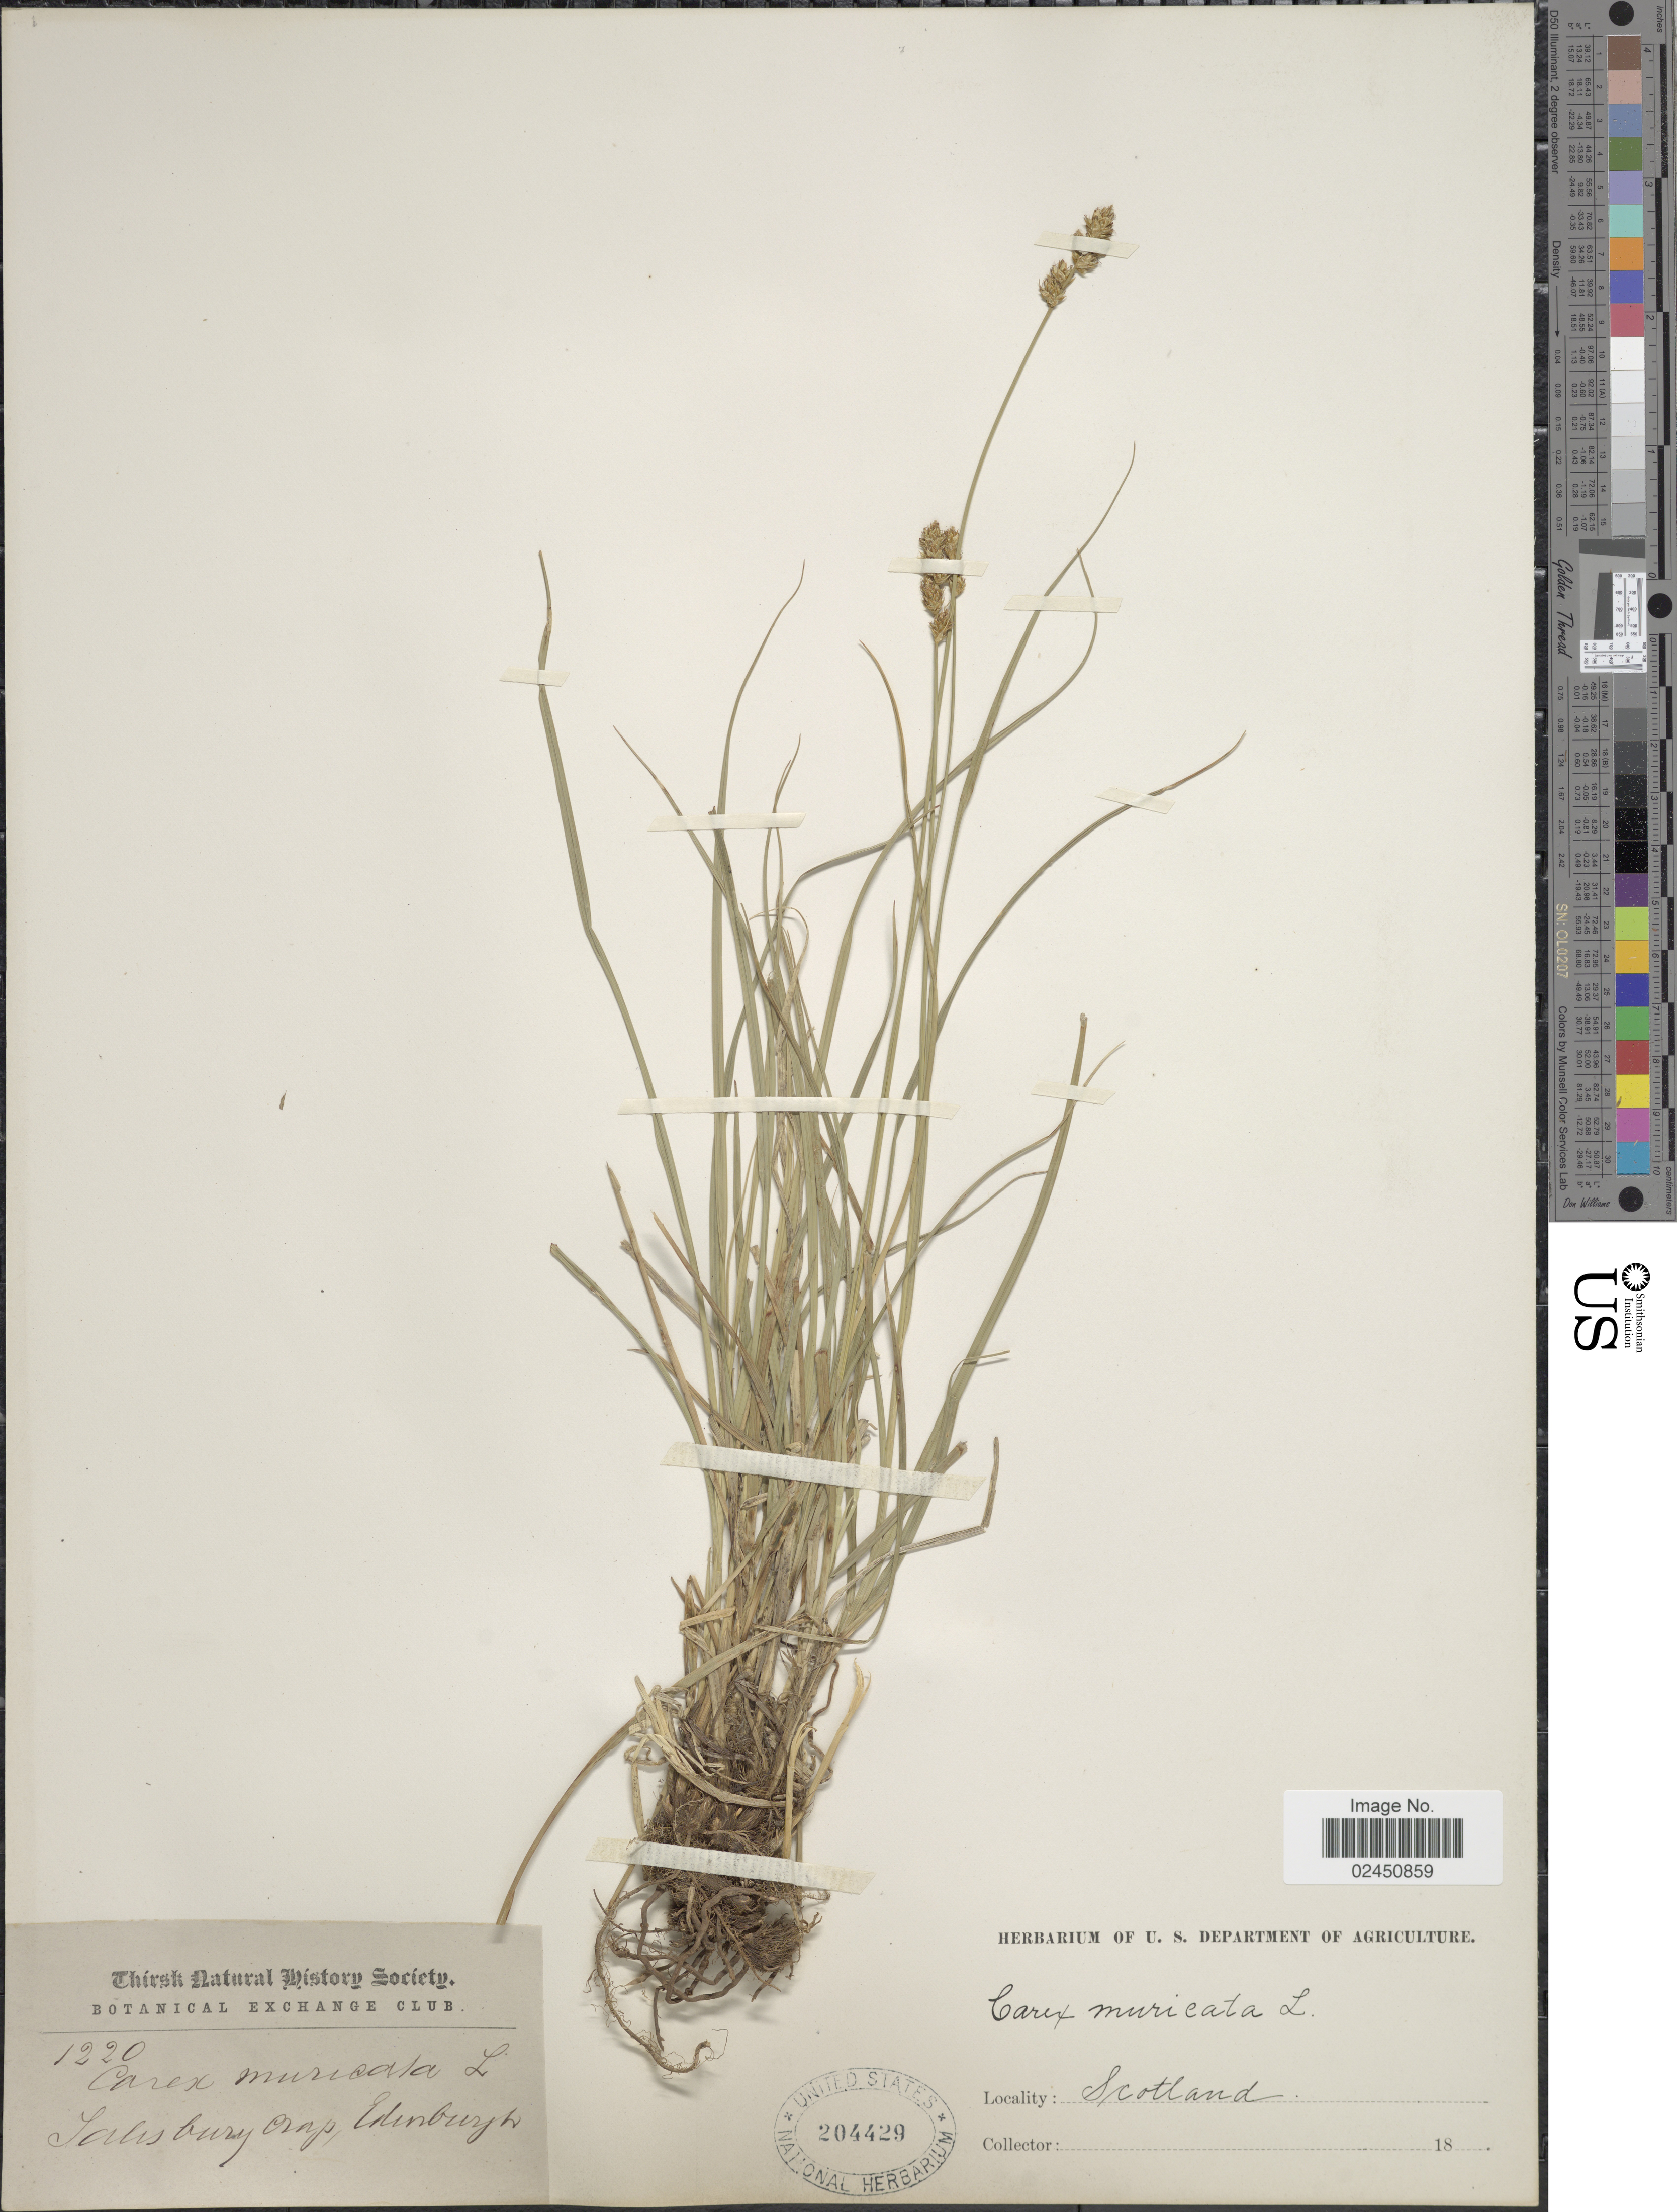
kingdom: Plantae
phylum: Tracheophyta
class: Liliopsida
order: Poales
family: Cyperaceae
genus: Carex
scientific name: Carex muricata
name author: L.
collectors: ex herb. U. S. Department of Agriculture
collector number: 1220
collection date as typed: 18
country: United Kingdom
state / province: Scotland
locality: Salisbury gap, Edenburgh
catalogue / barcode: US 204429